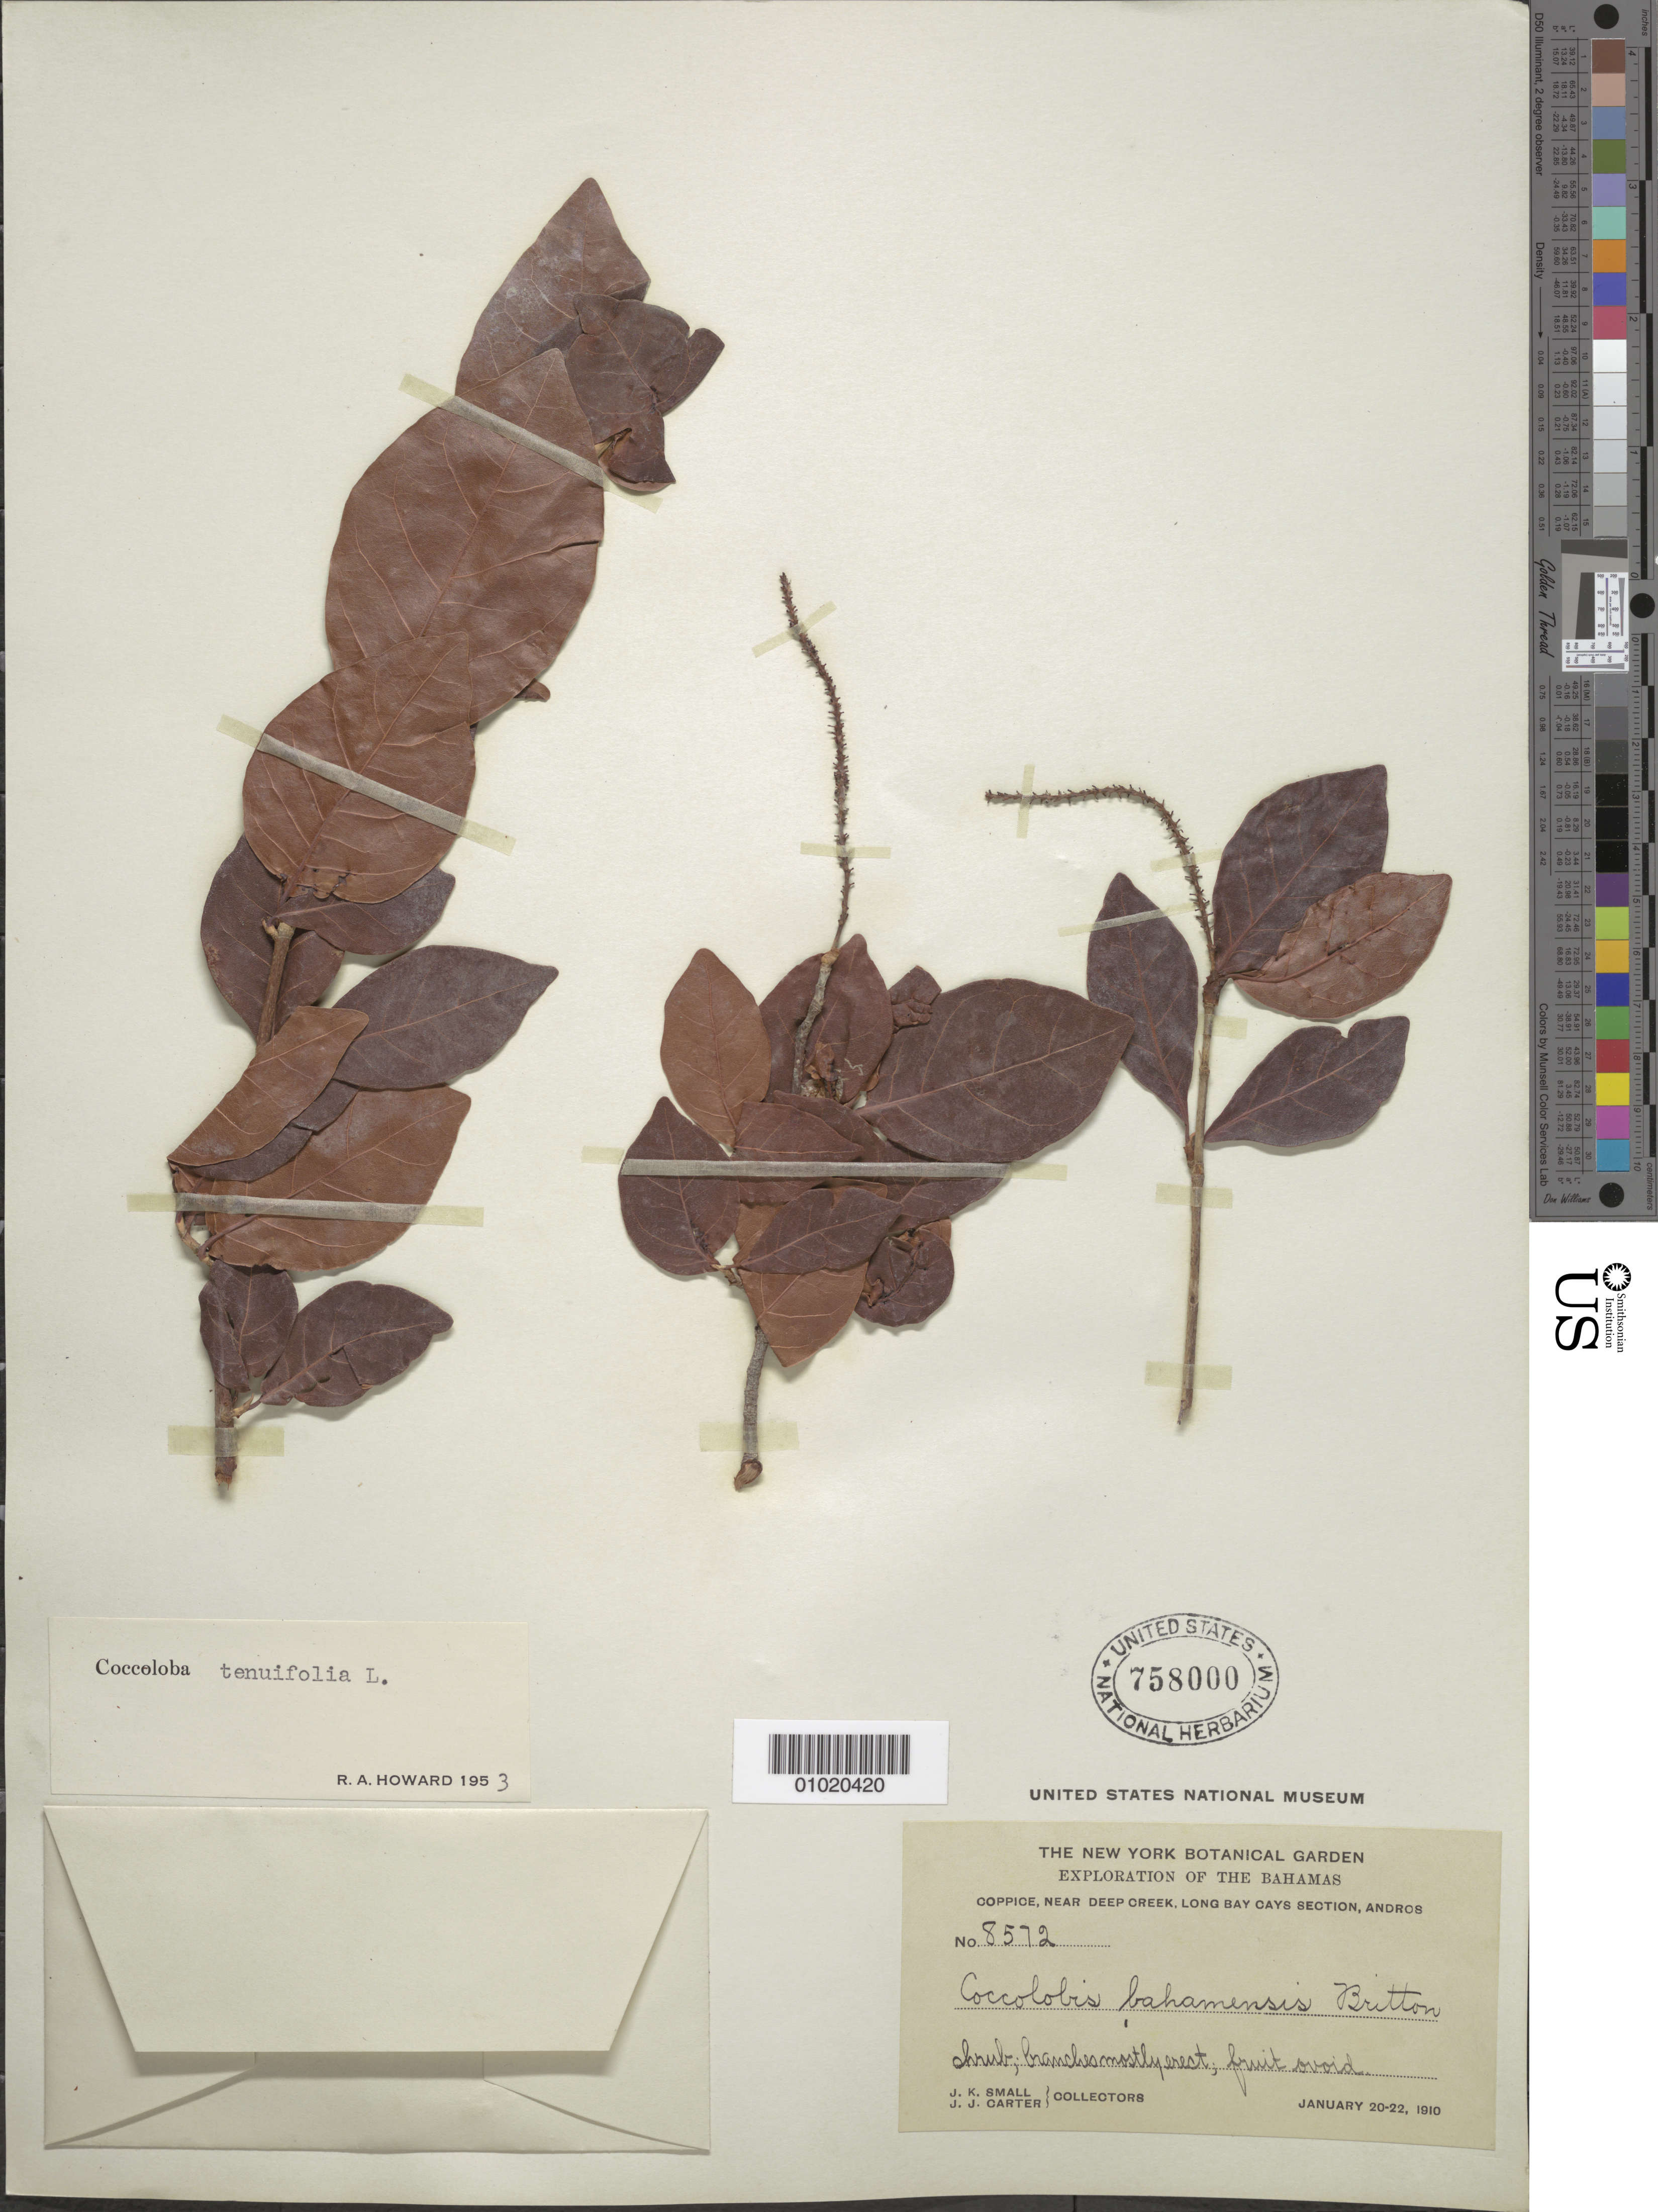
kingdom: Plantae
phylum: Tracheophyta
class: Magnoliopsida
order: Caryophyllales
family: Polygonaceae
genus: Coccoloba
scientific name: Coccoloba tenuifolia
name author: L.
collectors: J. K. Small & J. J. Carter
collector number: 8572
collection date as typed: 20 Jan 1910 to 22 Jan 1910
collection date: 1910-01-20/1910-01-22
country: Bahamas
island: Andros I.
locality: Coppice, near Deep Creek, Long Bay Cays section.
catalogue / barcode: US 758000